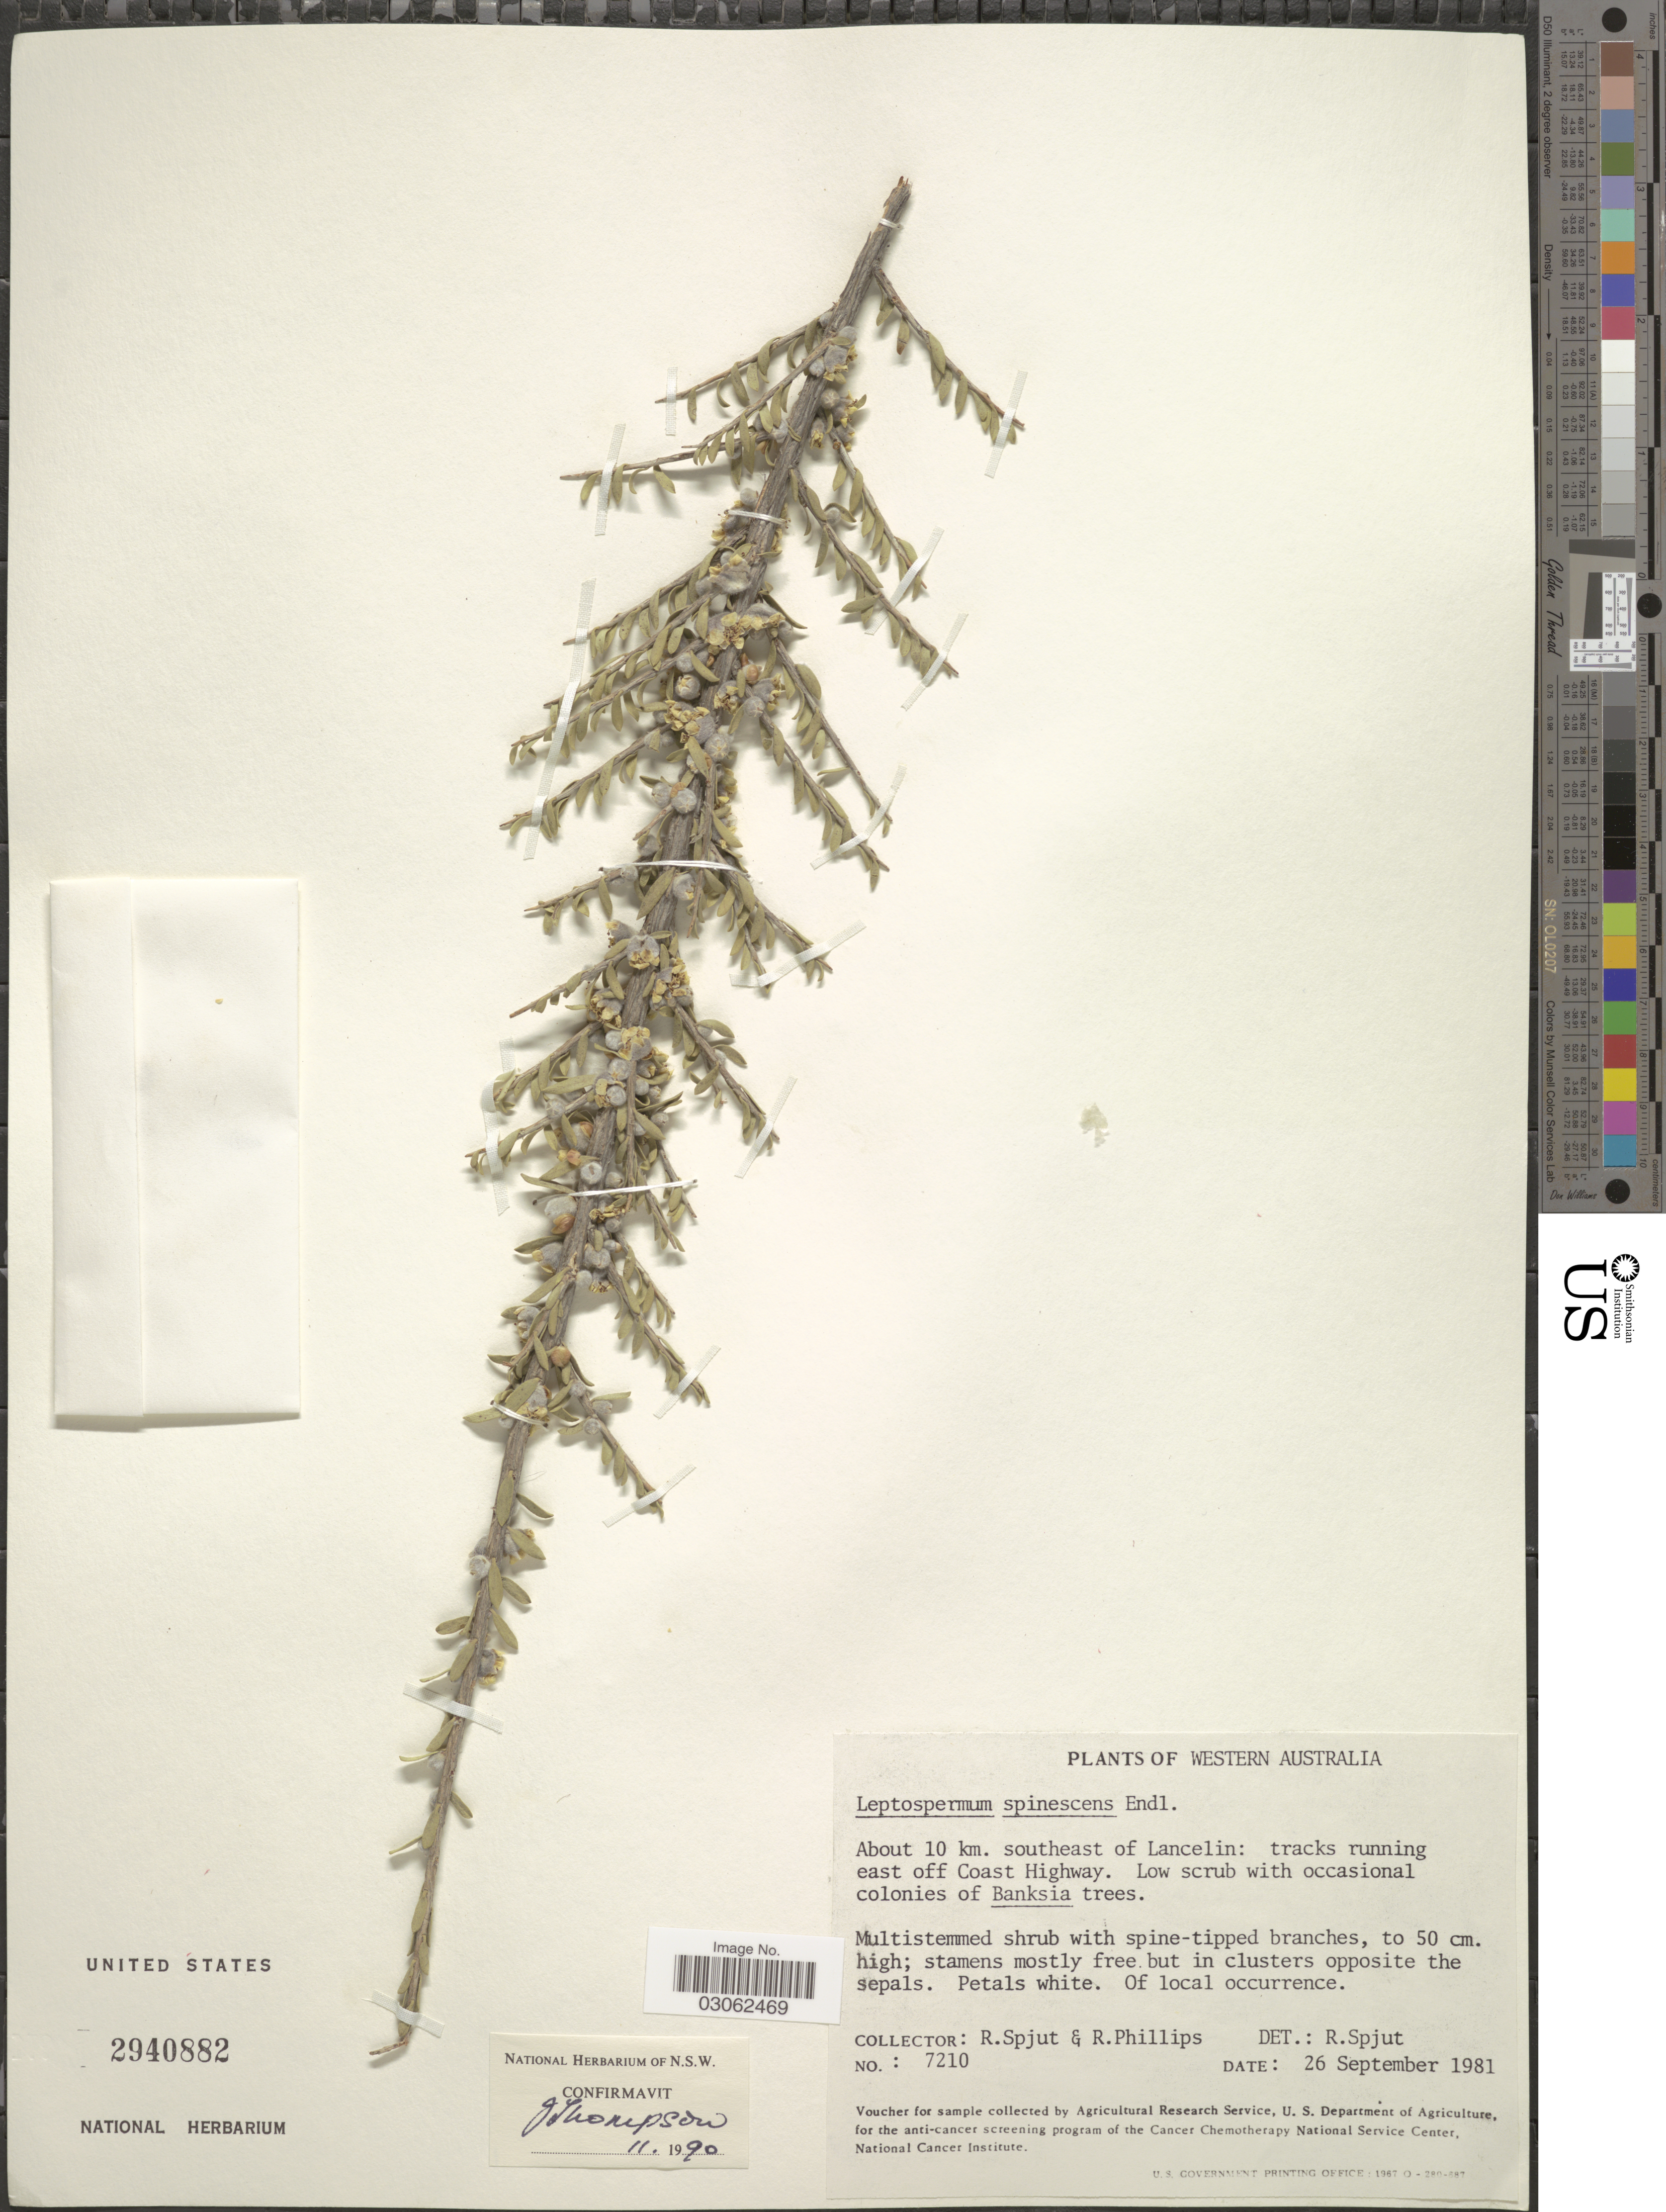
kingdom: Plantae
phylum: Tracheophyta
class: Magnoliopsida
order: Myrtales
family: Myrtaceae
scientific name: Apectospermum spinescens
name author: (Endl.) P.G. Wilson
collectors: R. Spjut & R. Phillips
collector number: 7210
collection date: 1981-09-26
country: Australia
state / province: Western Australia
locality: About 10 km. southeast of Lancelin: tracks running east off Coast Highway.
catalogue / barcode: US 2940882